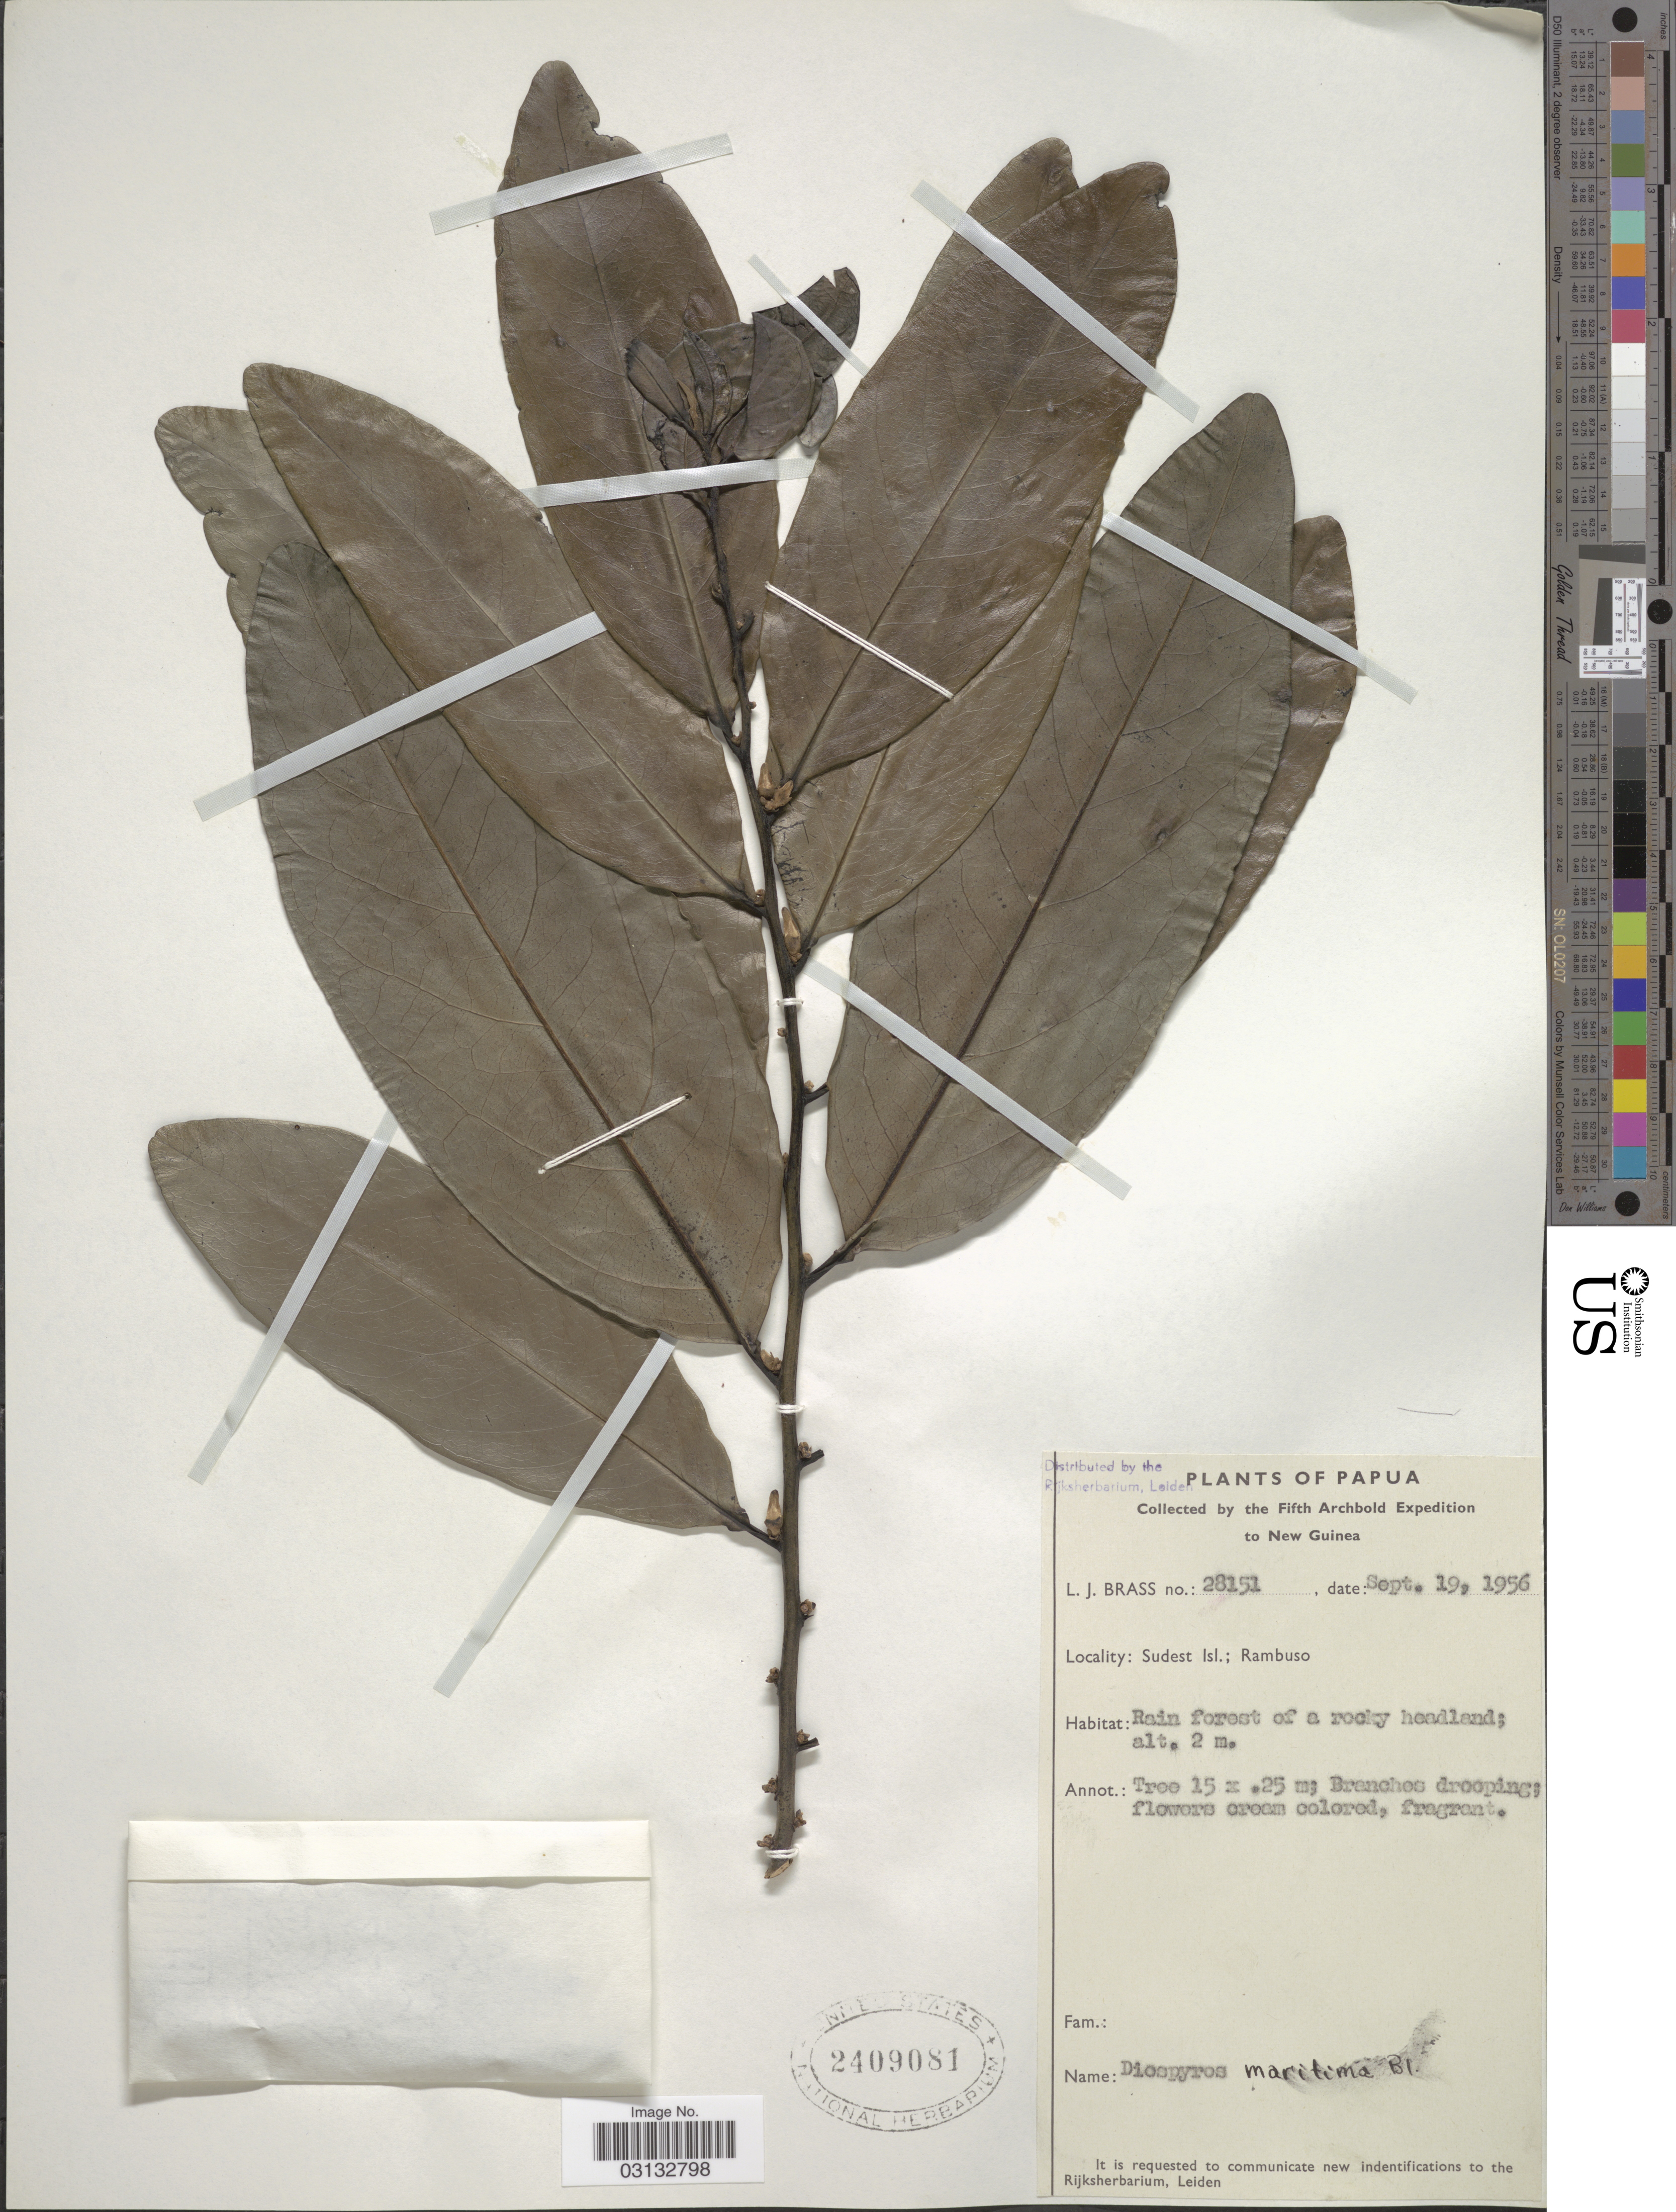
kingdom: Plantae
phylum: Tracheophyta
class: Magnoliopsida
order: Ericales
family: Ebenaceae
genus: Diospyros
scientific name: Diospyros maritima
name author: Blume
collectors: L. J. Brass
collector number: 28151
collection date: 1956-09-19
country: Papua New Guinea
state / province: Milne Bay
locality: Papua, New Guinea, Sudest Isl.; Rambuso.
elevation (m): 2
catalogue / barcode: US 2409081